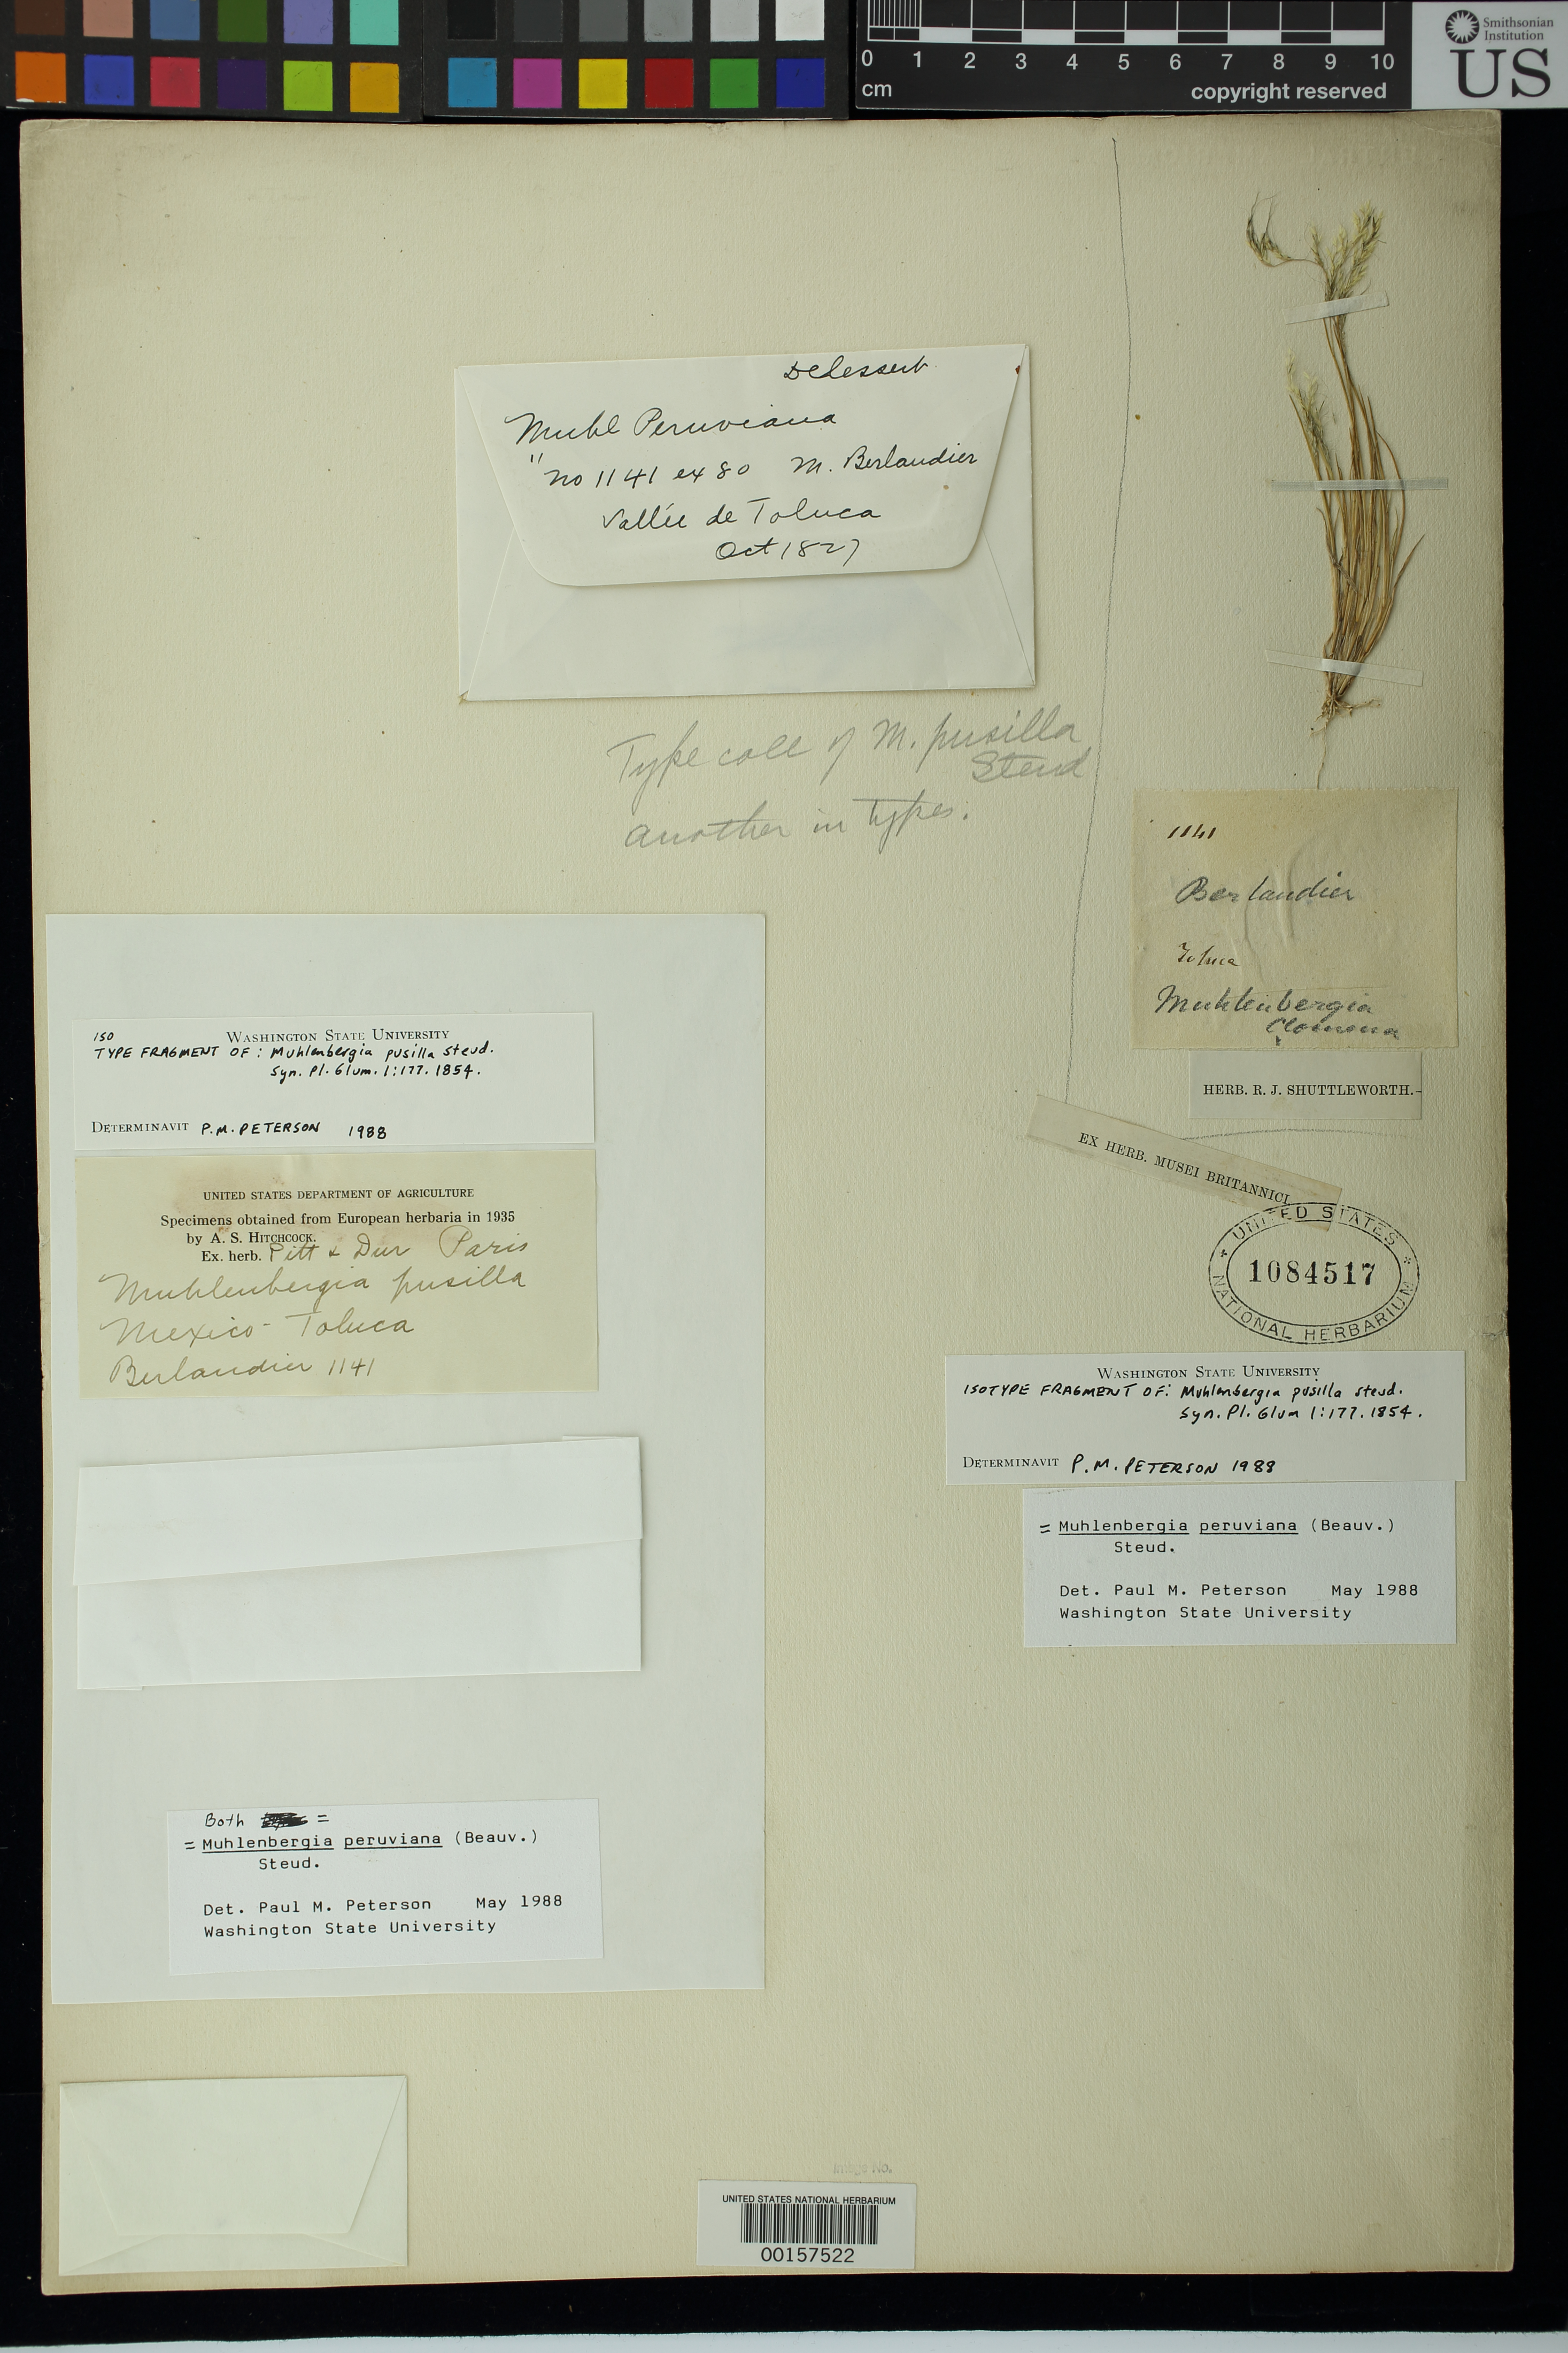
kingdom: Plantae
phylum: Tracheophyta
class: Liliopsida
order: Poales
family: Poaceae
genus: Muhlenbergia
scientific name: Muhlenbergia pusilla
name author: Steud.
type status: Isotype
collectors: J. L. Berlandier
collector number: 1141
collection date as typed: Oct 1827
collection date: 1827-10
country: Mexico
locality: Toluca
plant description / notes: Fragmentary material of type specimens ex herb. Delessert, ex herb. Pitt. & Dur. (Paris) and ex herb. Brit. Mus.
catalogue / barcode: US 1084517